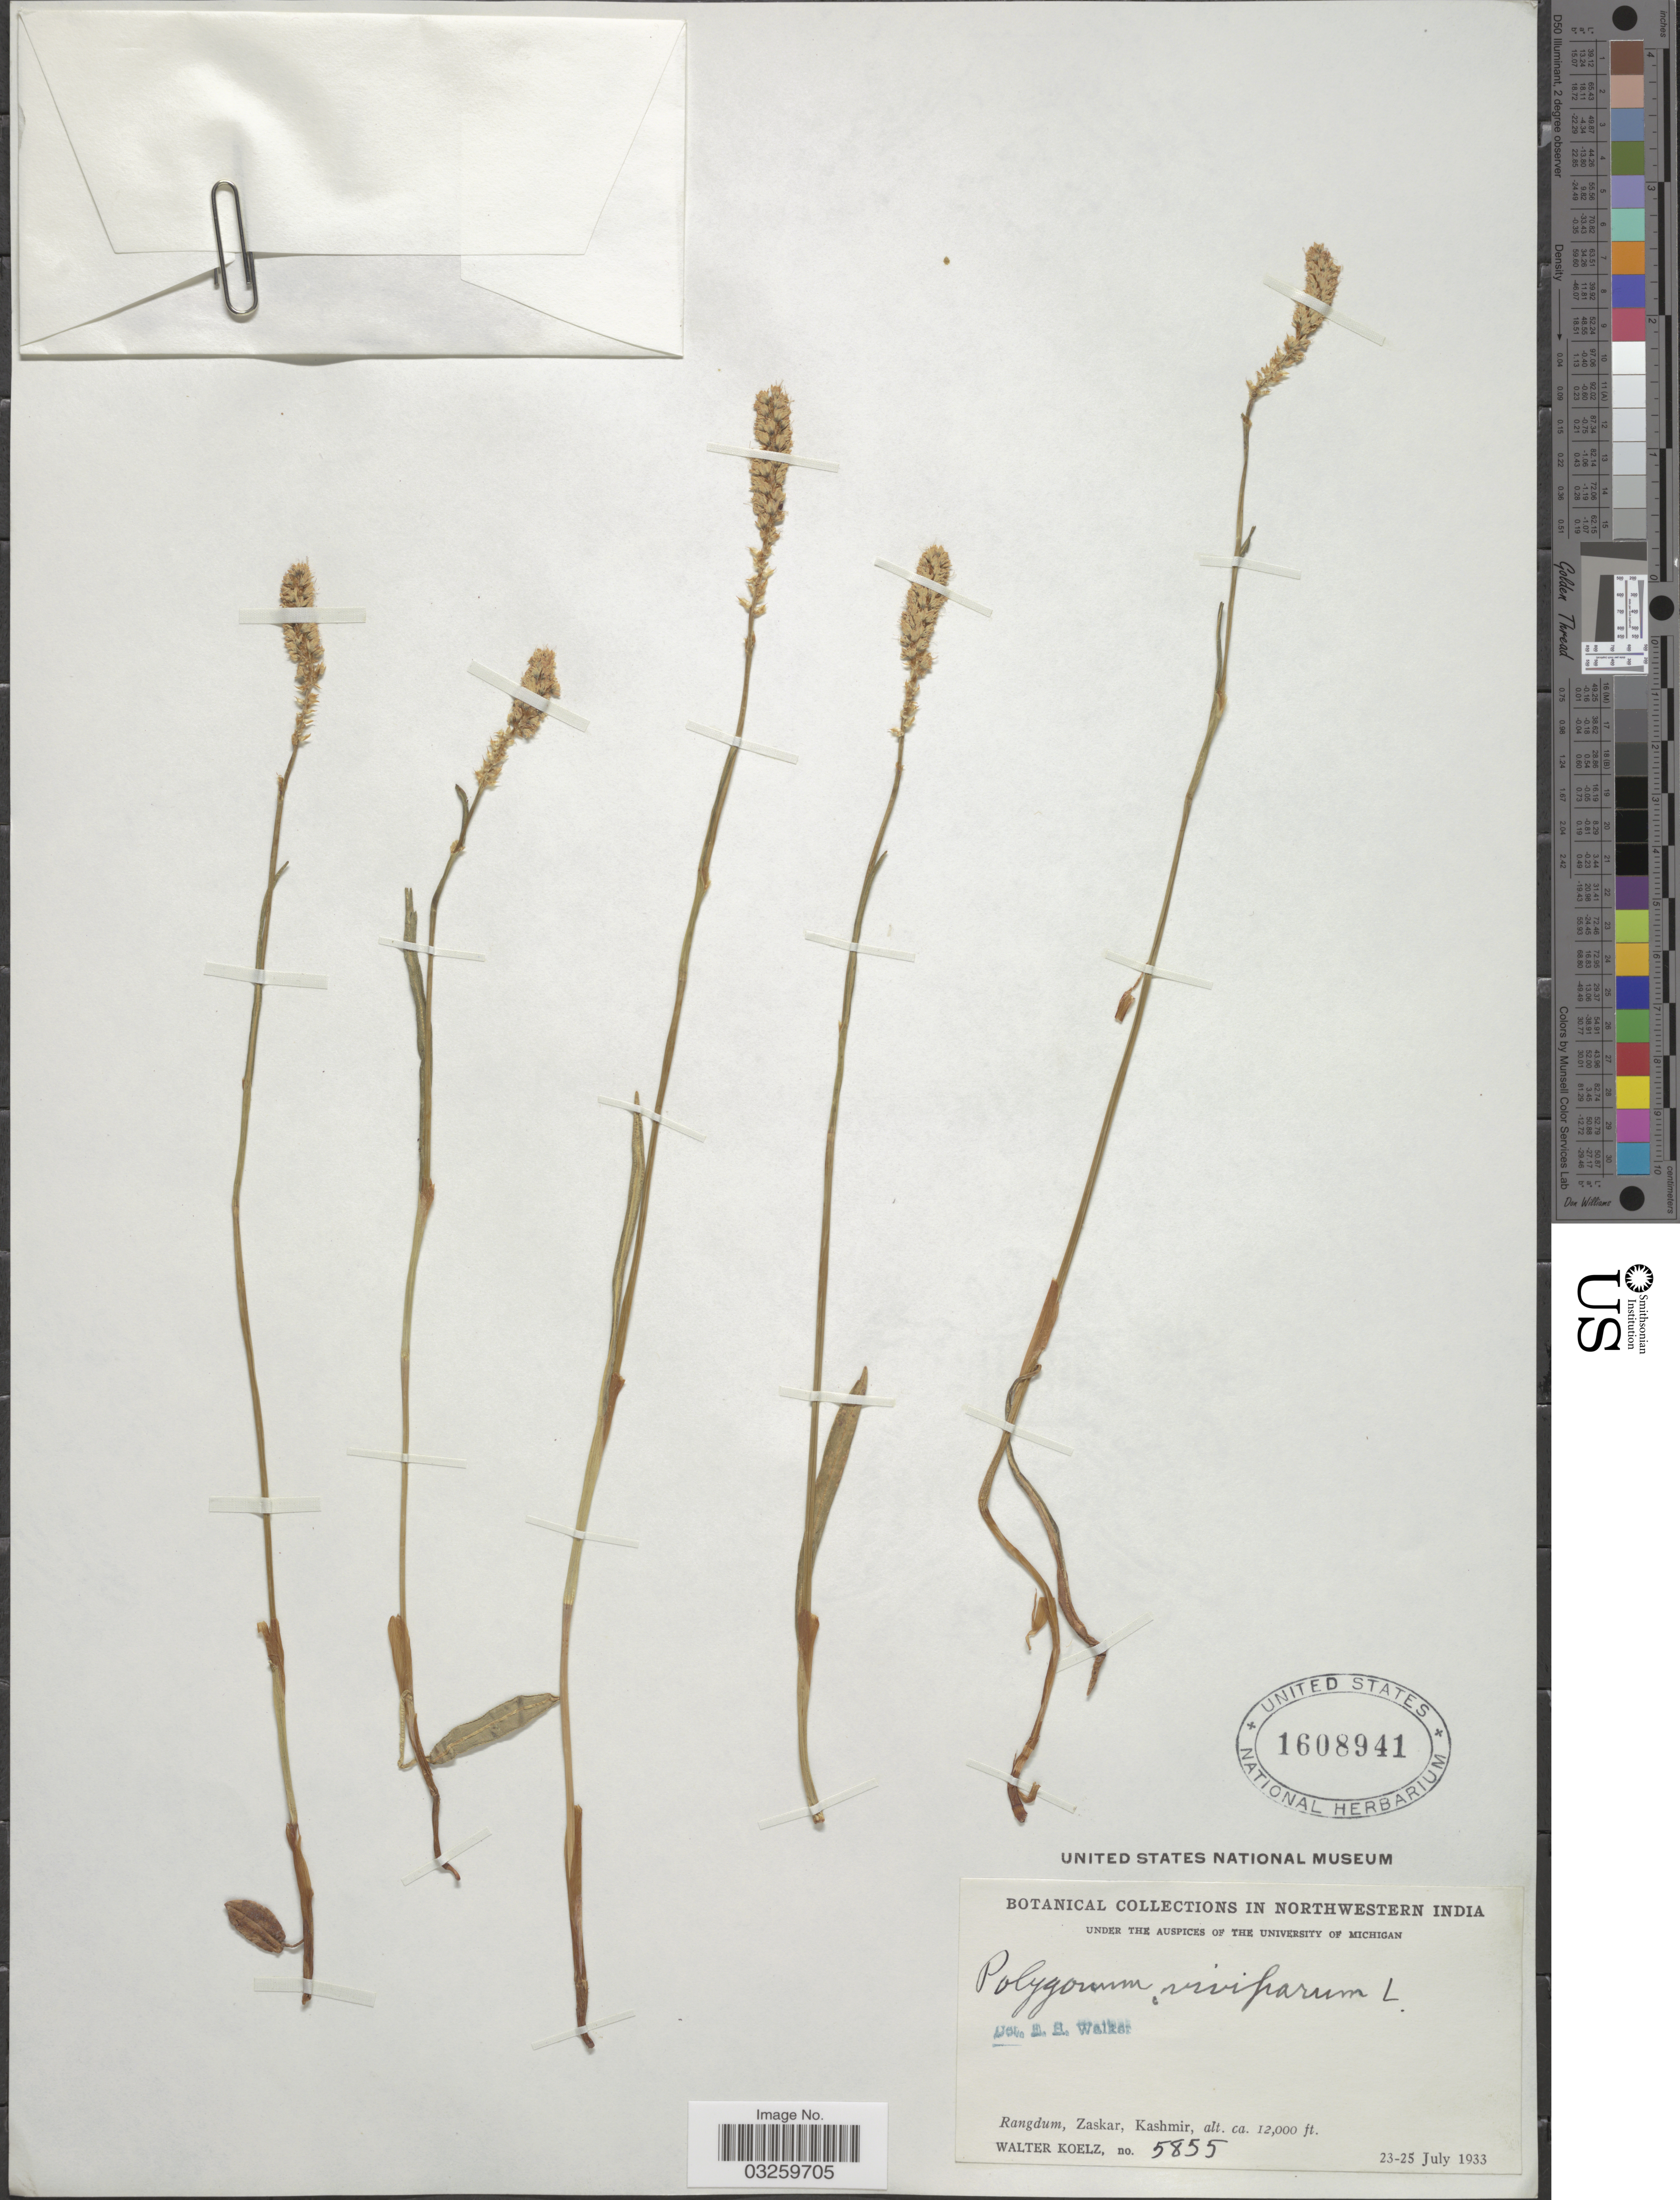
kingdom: Plantae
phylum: Tracheophyta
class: Magnoliopsida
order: Caryophyllales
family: Polygonaceae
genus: Bistorta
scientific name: Bistorta vivipara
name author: (L.) Delarbre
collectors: W. N. Koelz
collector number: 5855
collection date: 1933-07-23/1933-07-25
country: India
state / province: Jammu and Kashmir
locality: Northwestern India. Rangdum, Zaskar, Kashmir.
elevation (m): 3658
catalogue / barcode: US 1608941